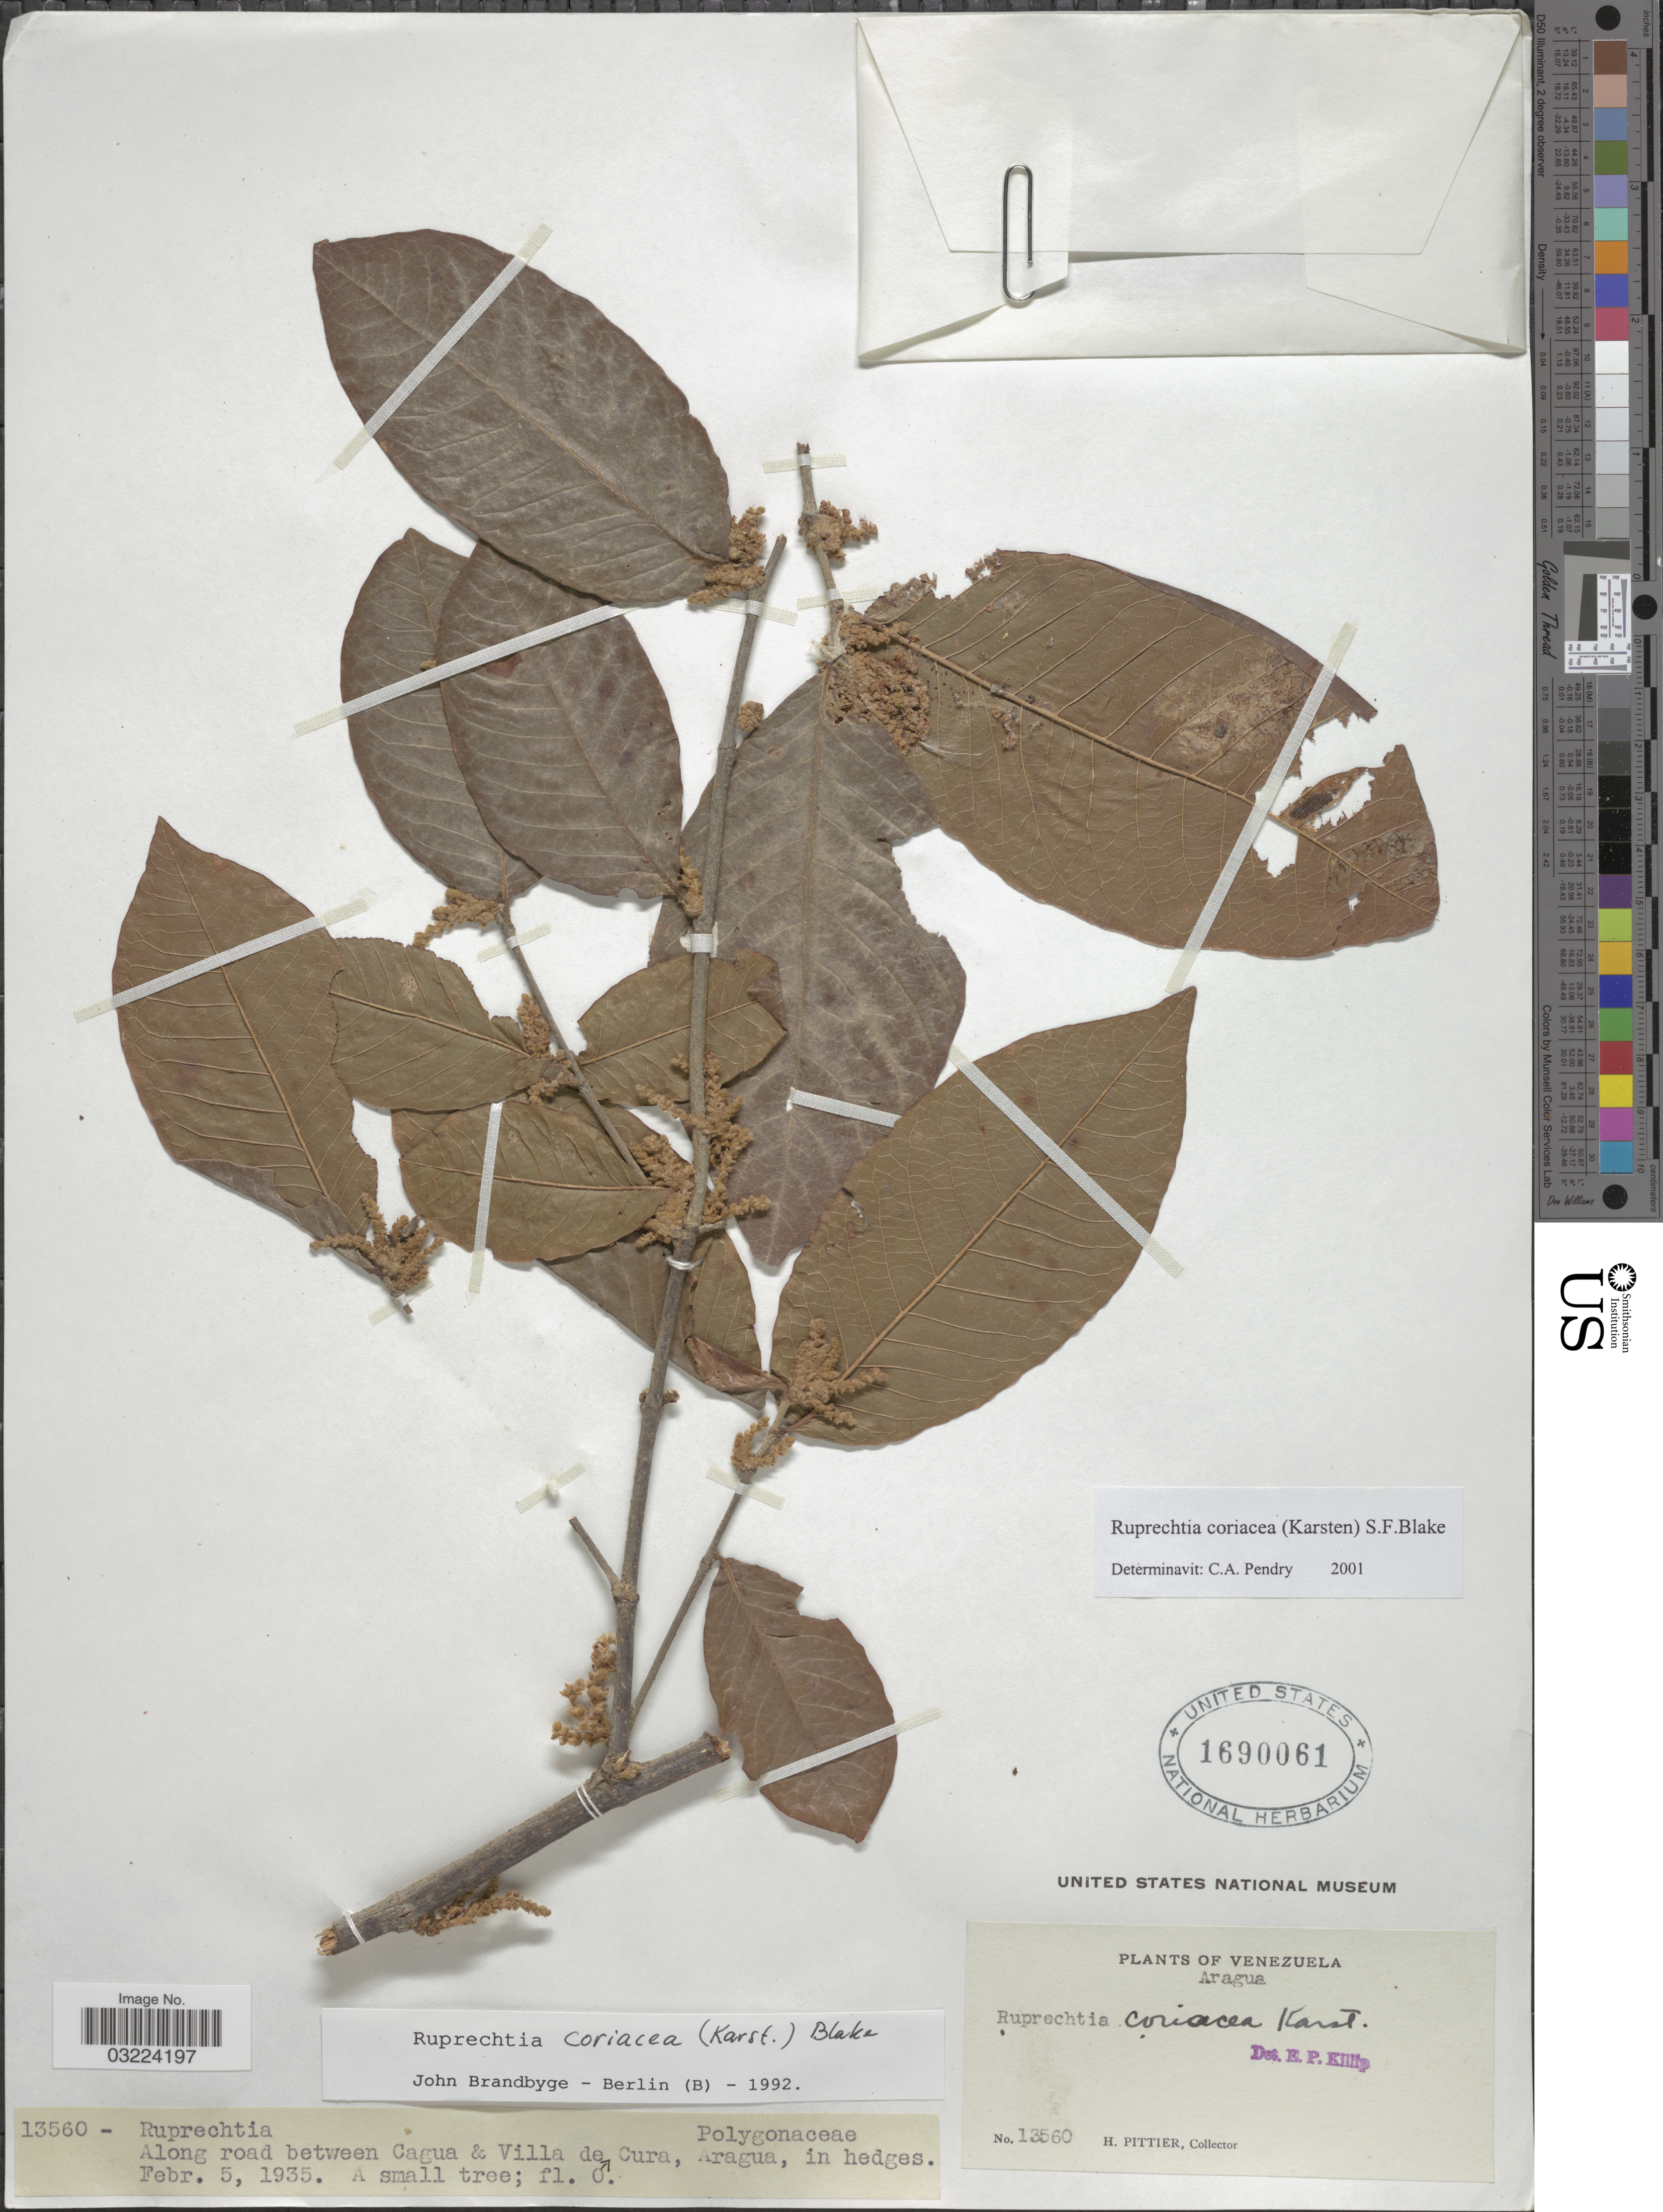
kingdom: Plantae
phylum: Tracheophyta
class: Magnoliopsida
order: Caryophyllales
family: Polygonaceae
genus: Ruprechtia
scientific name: Ruprechtia coriacea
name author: (H. Karst.) Benth. & Hook. f. ex B.D. Jacks.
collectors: H. F. Pittier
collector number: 13560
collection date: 1935-02-05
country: Venezuela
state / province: Aragua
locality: Along road between Cagua & Villa de Cura.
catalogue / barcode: US 1690061